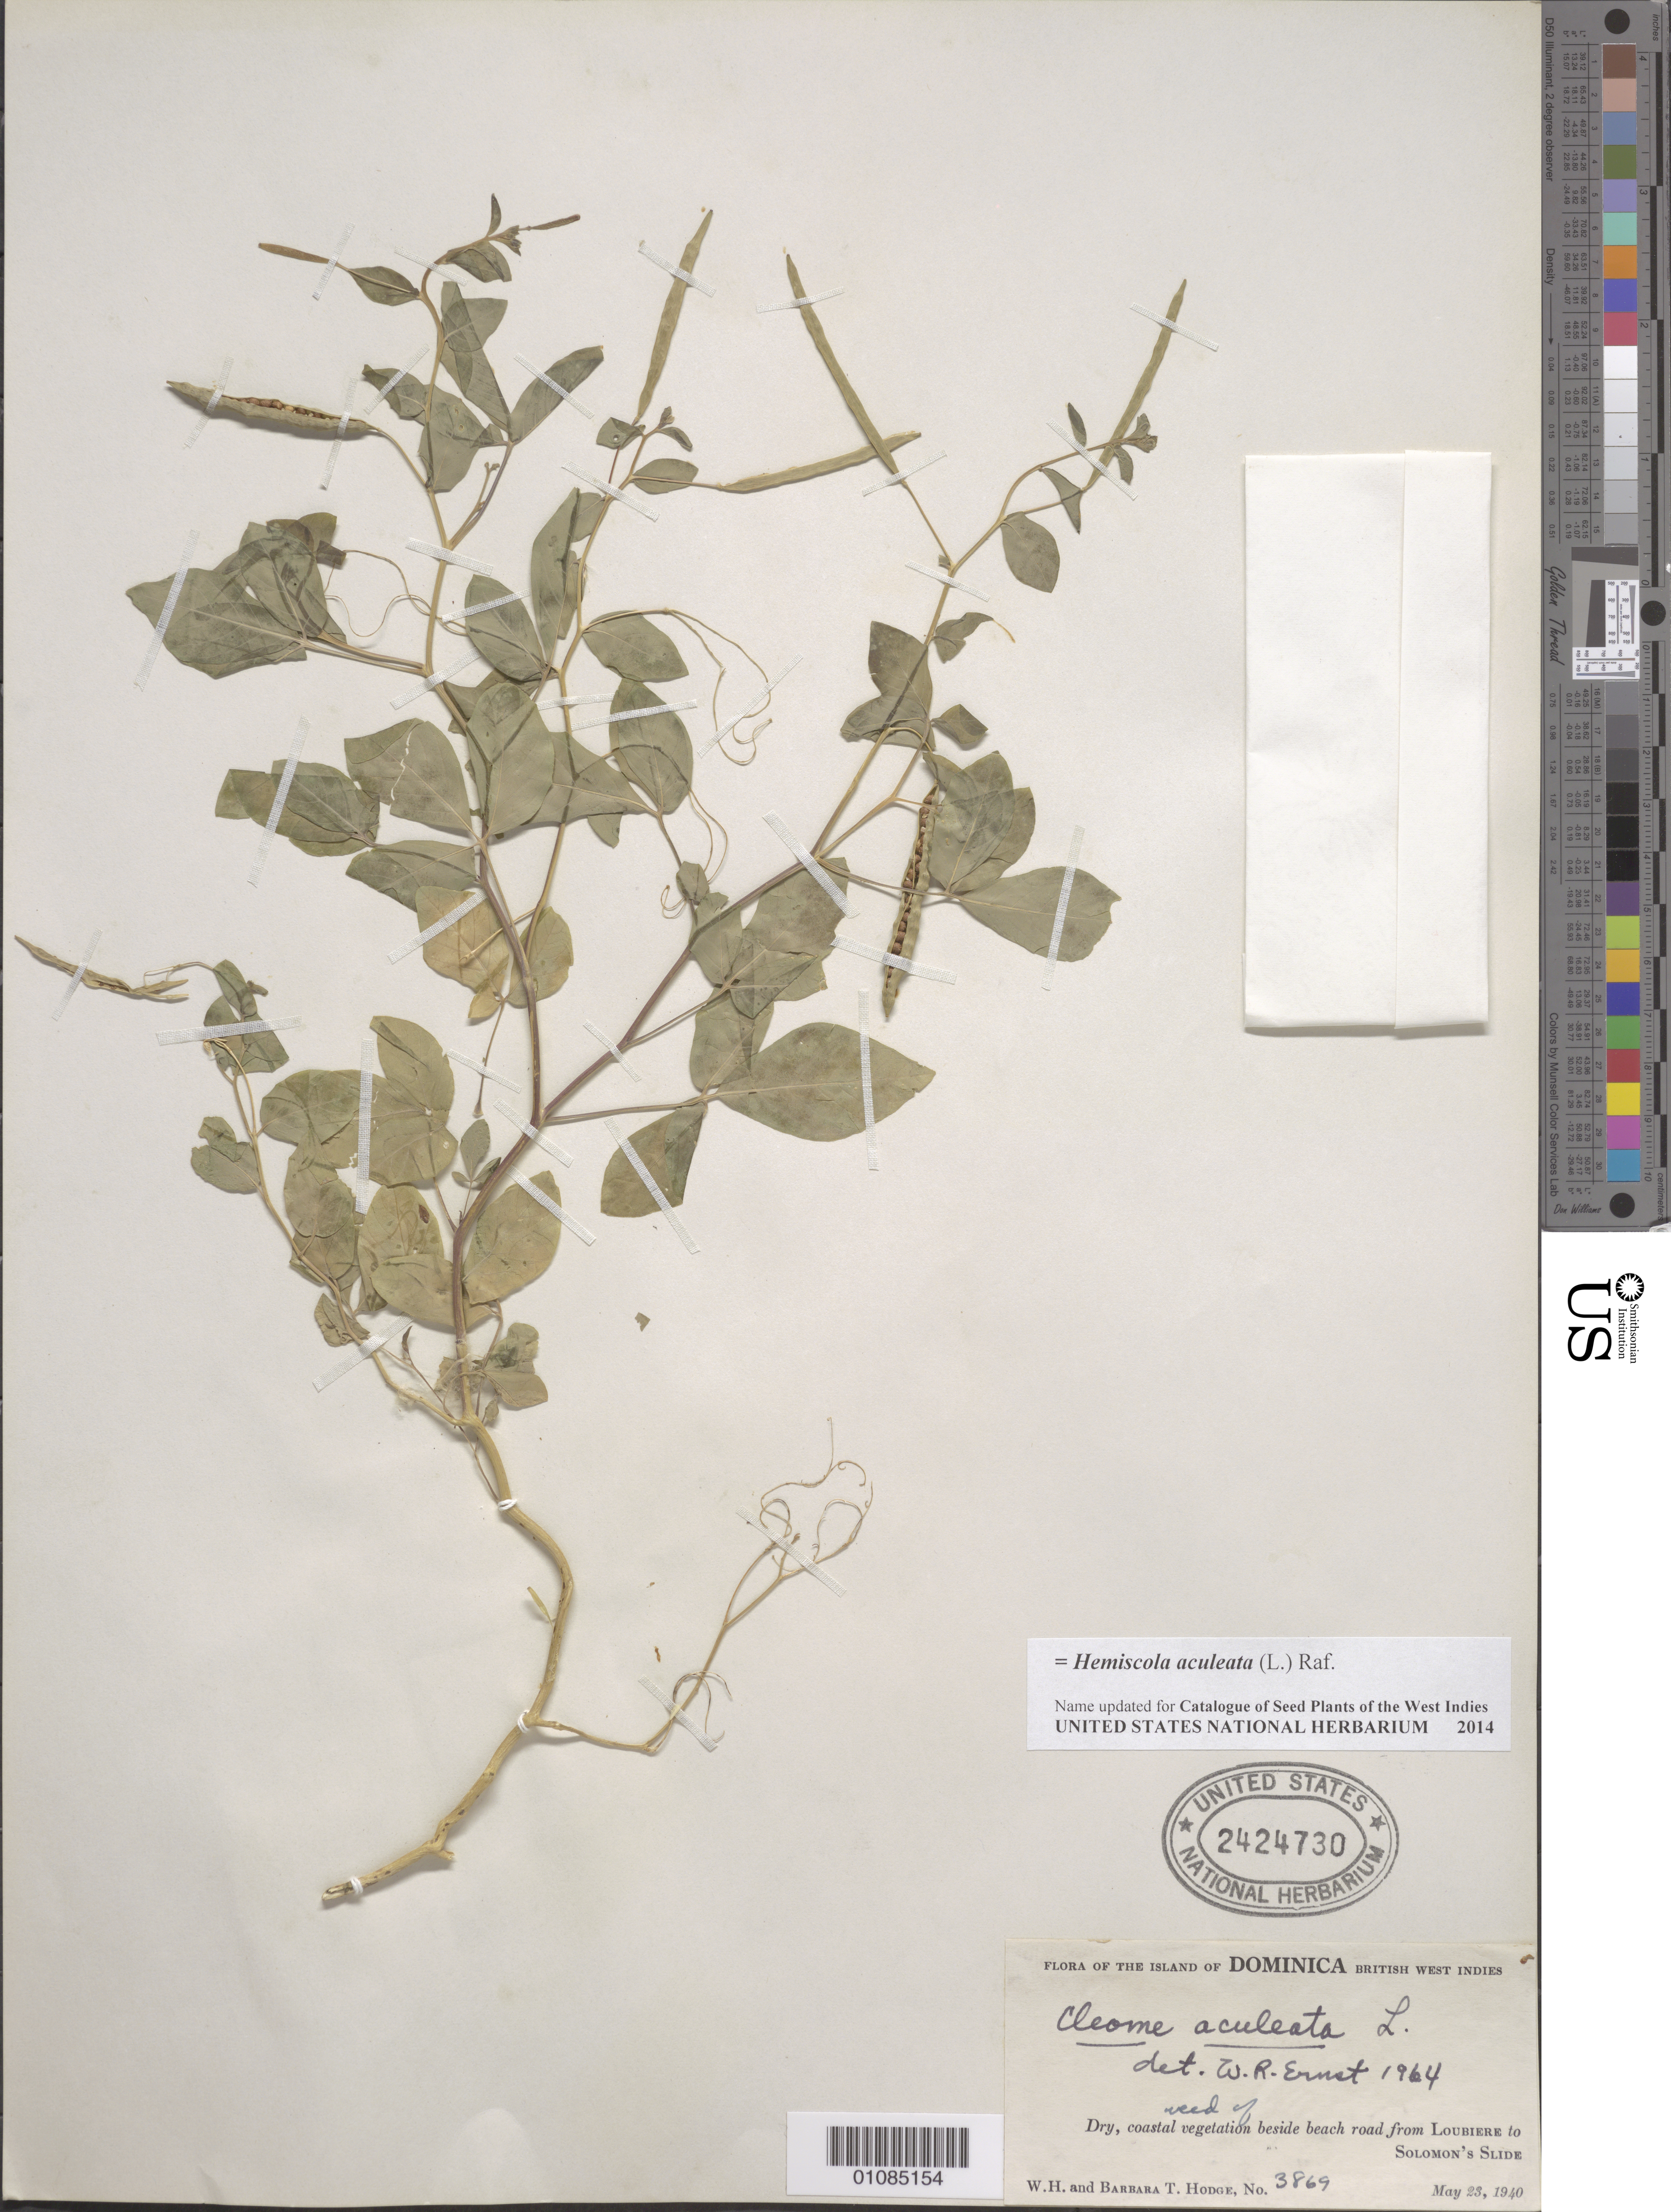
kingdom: Plantae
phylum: Tracheophyta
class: Magnoliopsida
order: Brassicales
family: Cleomaceae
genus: Tarenaya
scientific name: Tarenaya aculeata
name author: (L.) Soares Neto & Roalson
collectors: W. Hodge & B. Hodge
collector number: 3869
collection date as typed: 23 May 1940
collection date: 1940-05-23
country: Dominica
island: Dominica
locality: Beside beach road from Loubiere to Solomon's Slide.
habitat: Dry coastal vegetation beside beach road.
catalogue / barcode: US 2424730